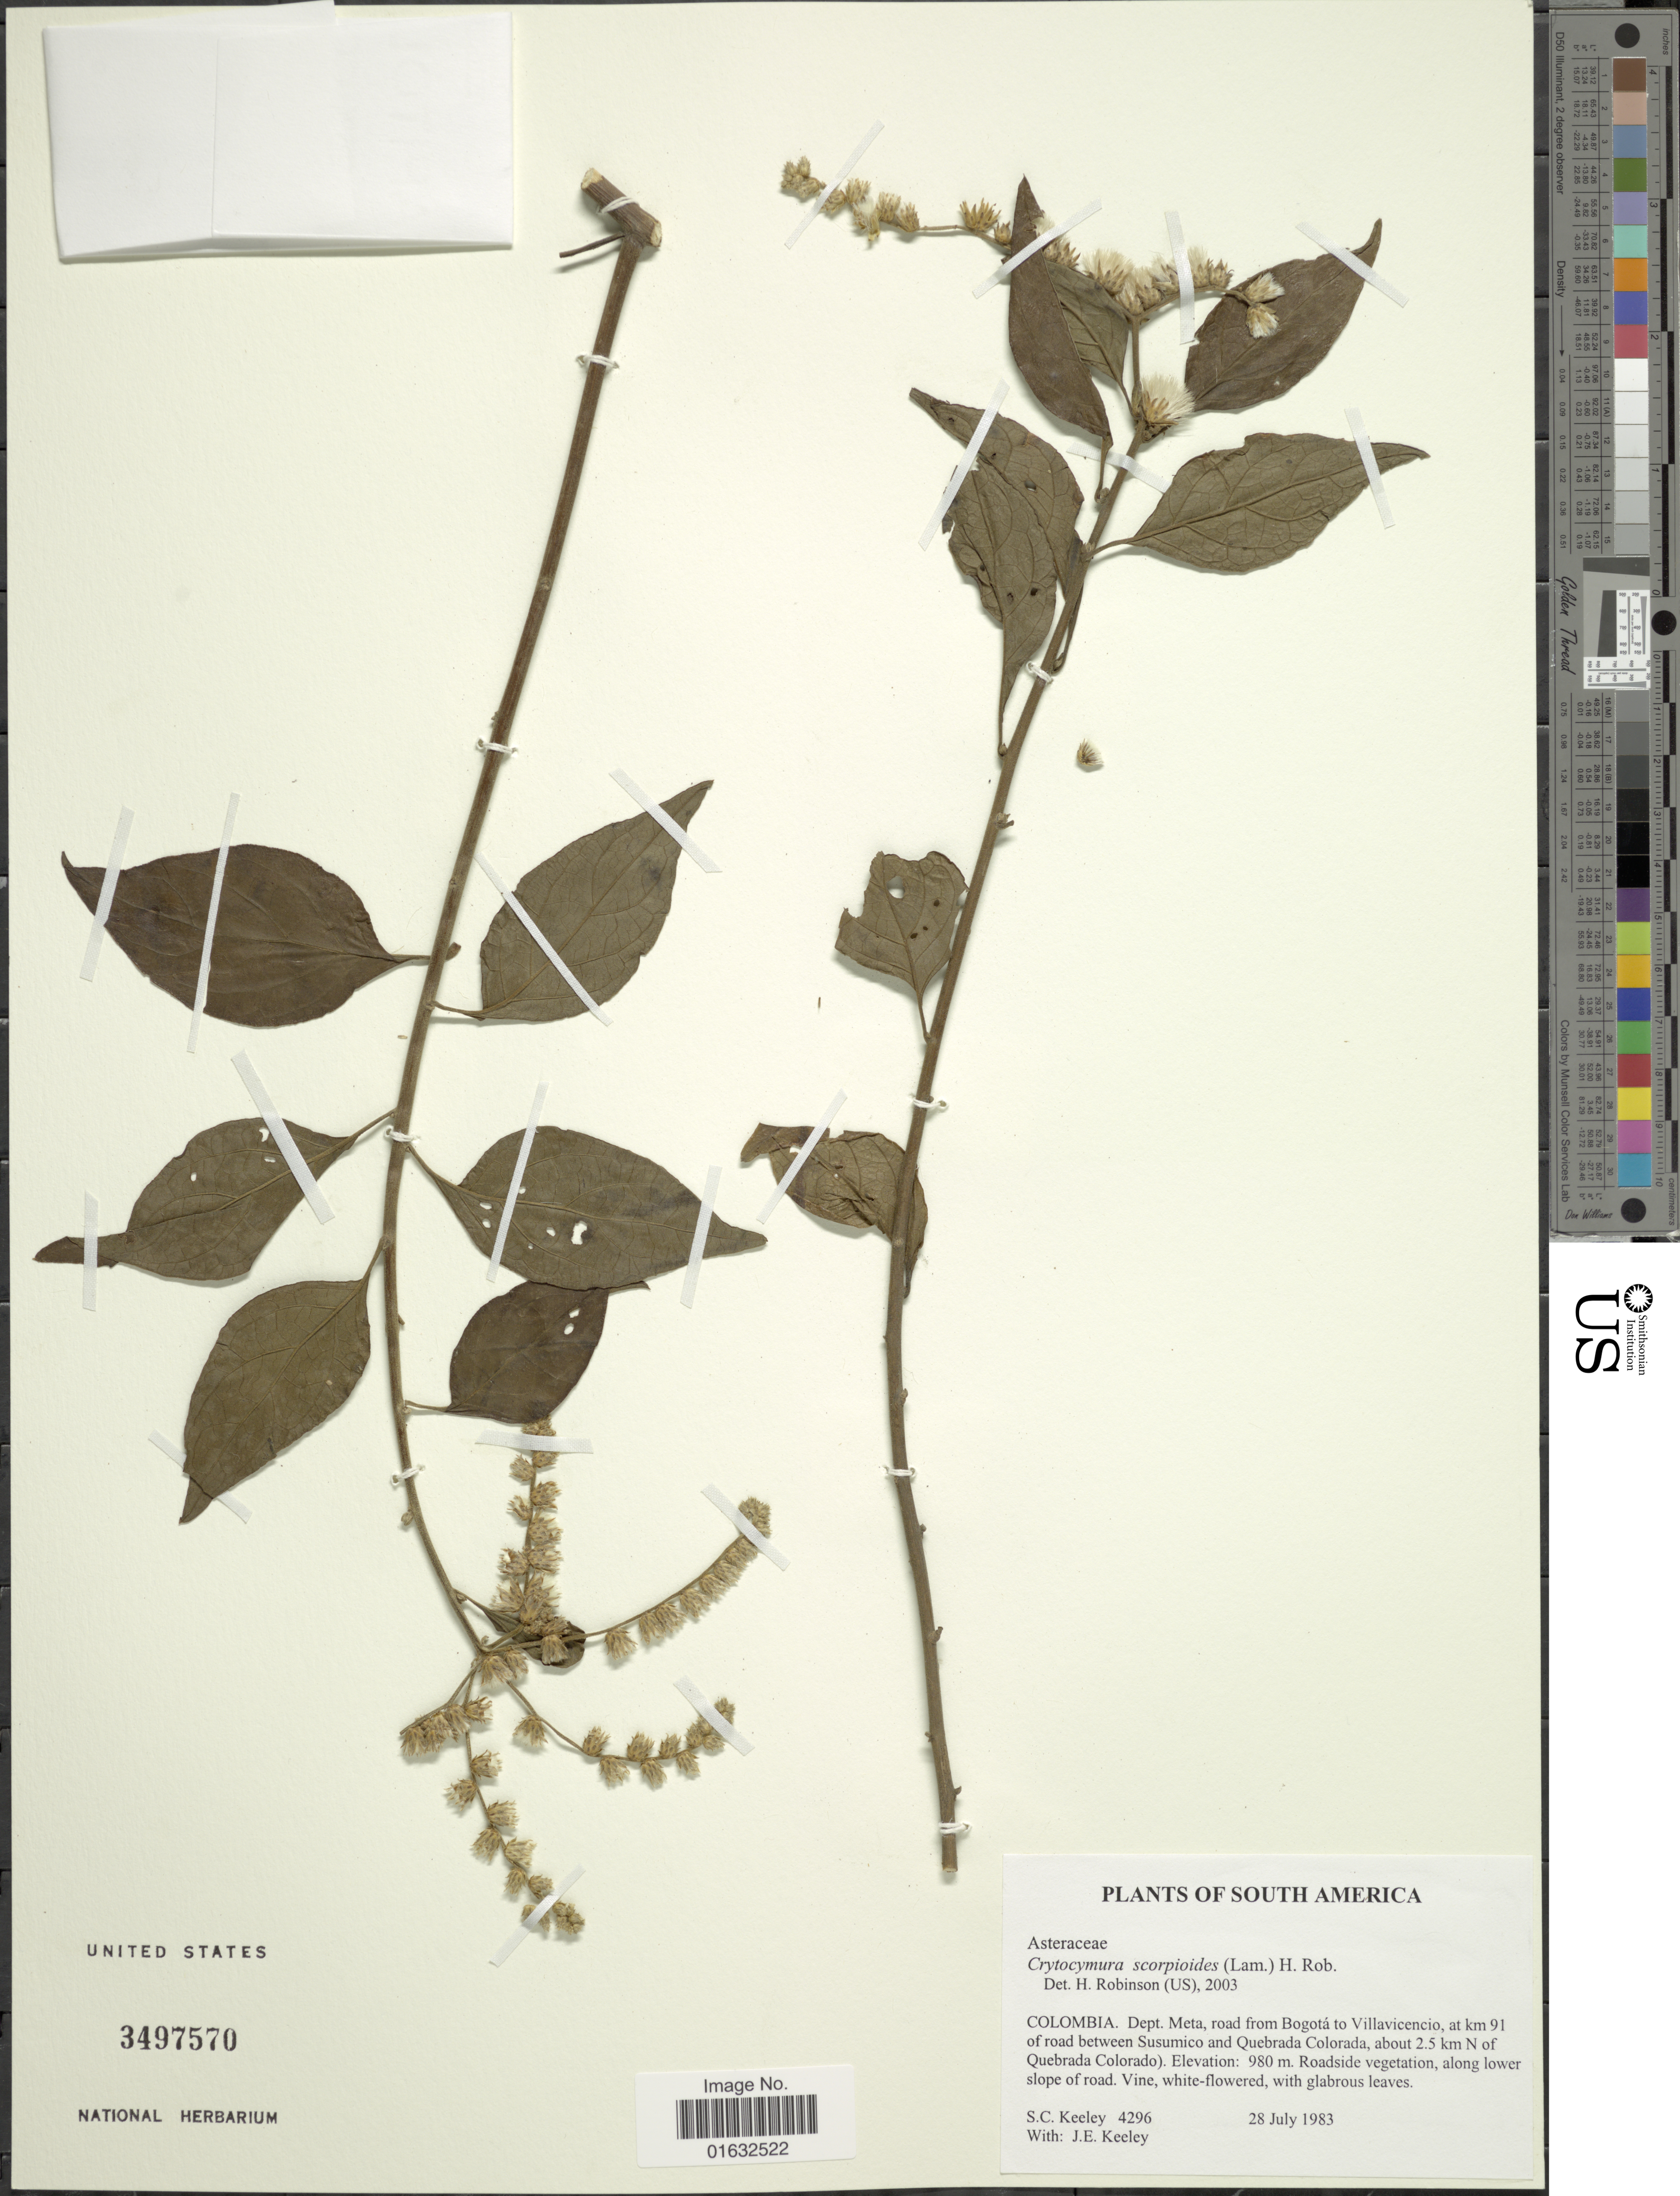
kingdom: Plantae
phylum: Tracheophyta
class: Magnoliopsida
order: Asterales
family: Asteraceae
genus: Cyrtocymura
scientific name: Cyrtocymura scorpioides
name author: (Lam.) H. Rob.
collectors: S. C. Keeley & J. E. Keeley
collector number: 4296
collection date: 1983-07-28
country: Colombia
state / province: Meta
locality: Road from Bogotá to Villavicencio, at km 91 of road between Susumico and Quebrada Colorada, about 2.5 km N of Quebrada Colorado)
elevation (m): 980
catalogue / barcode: US 3497570